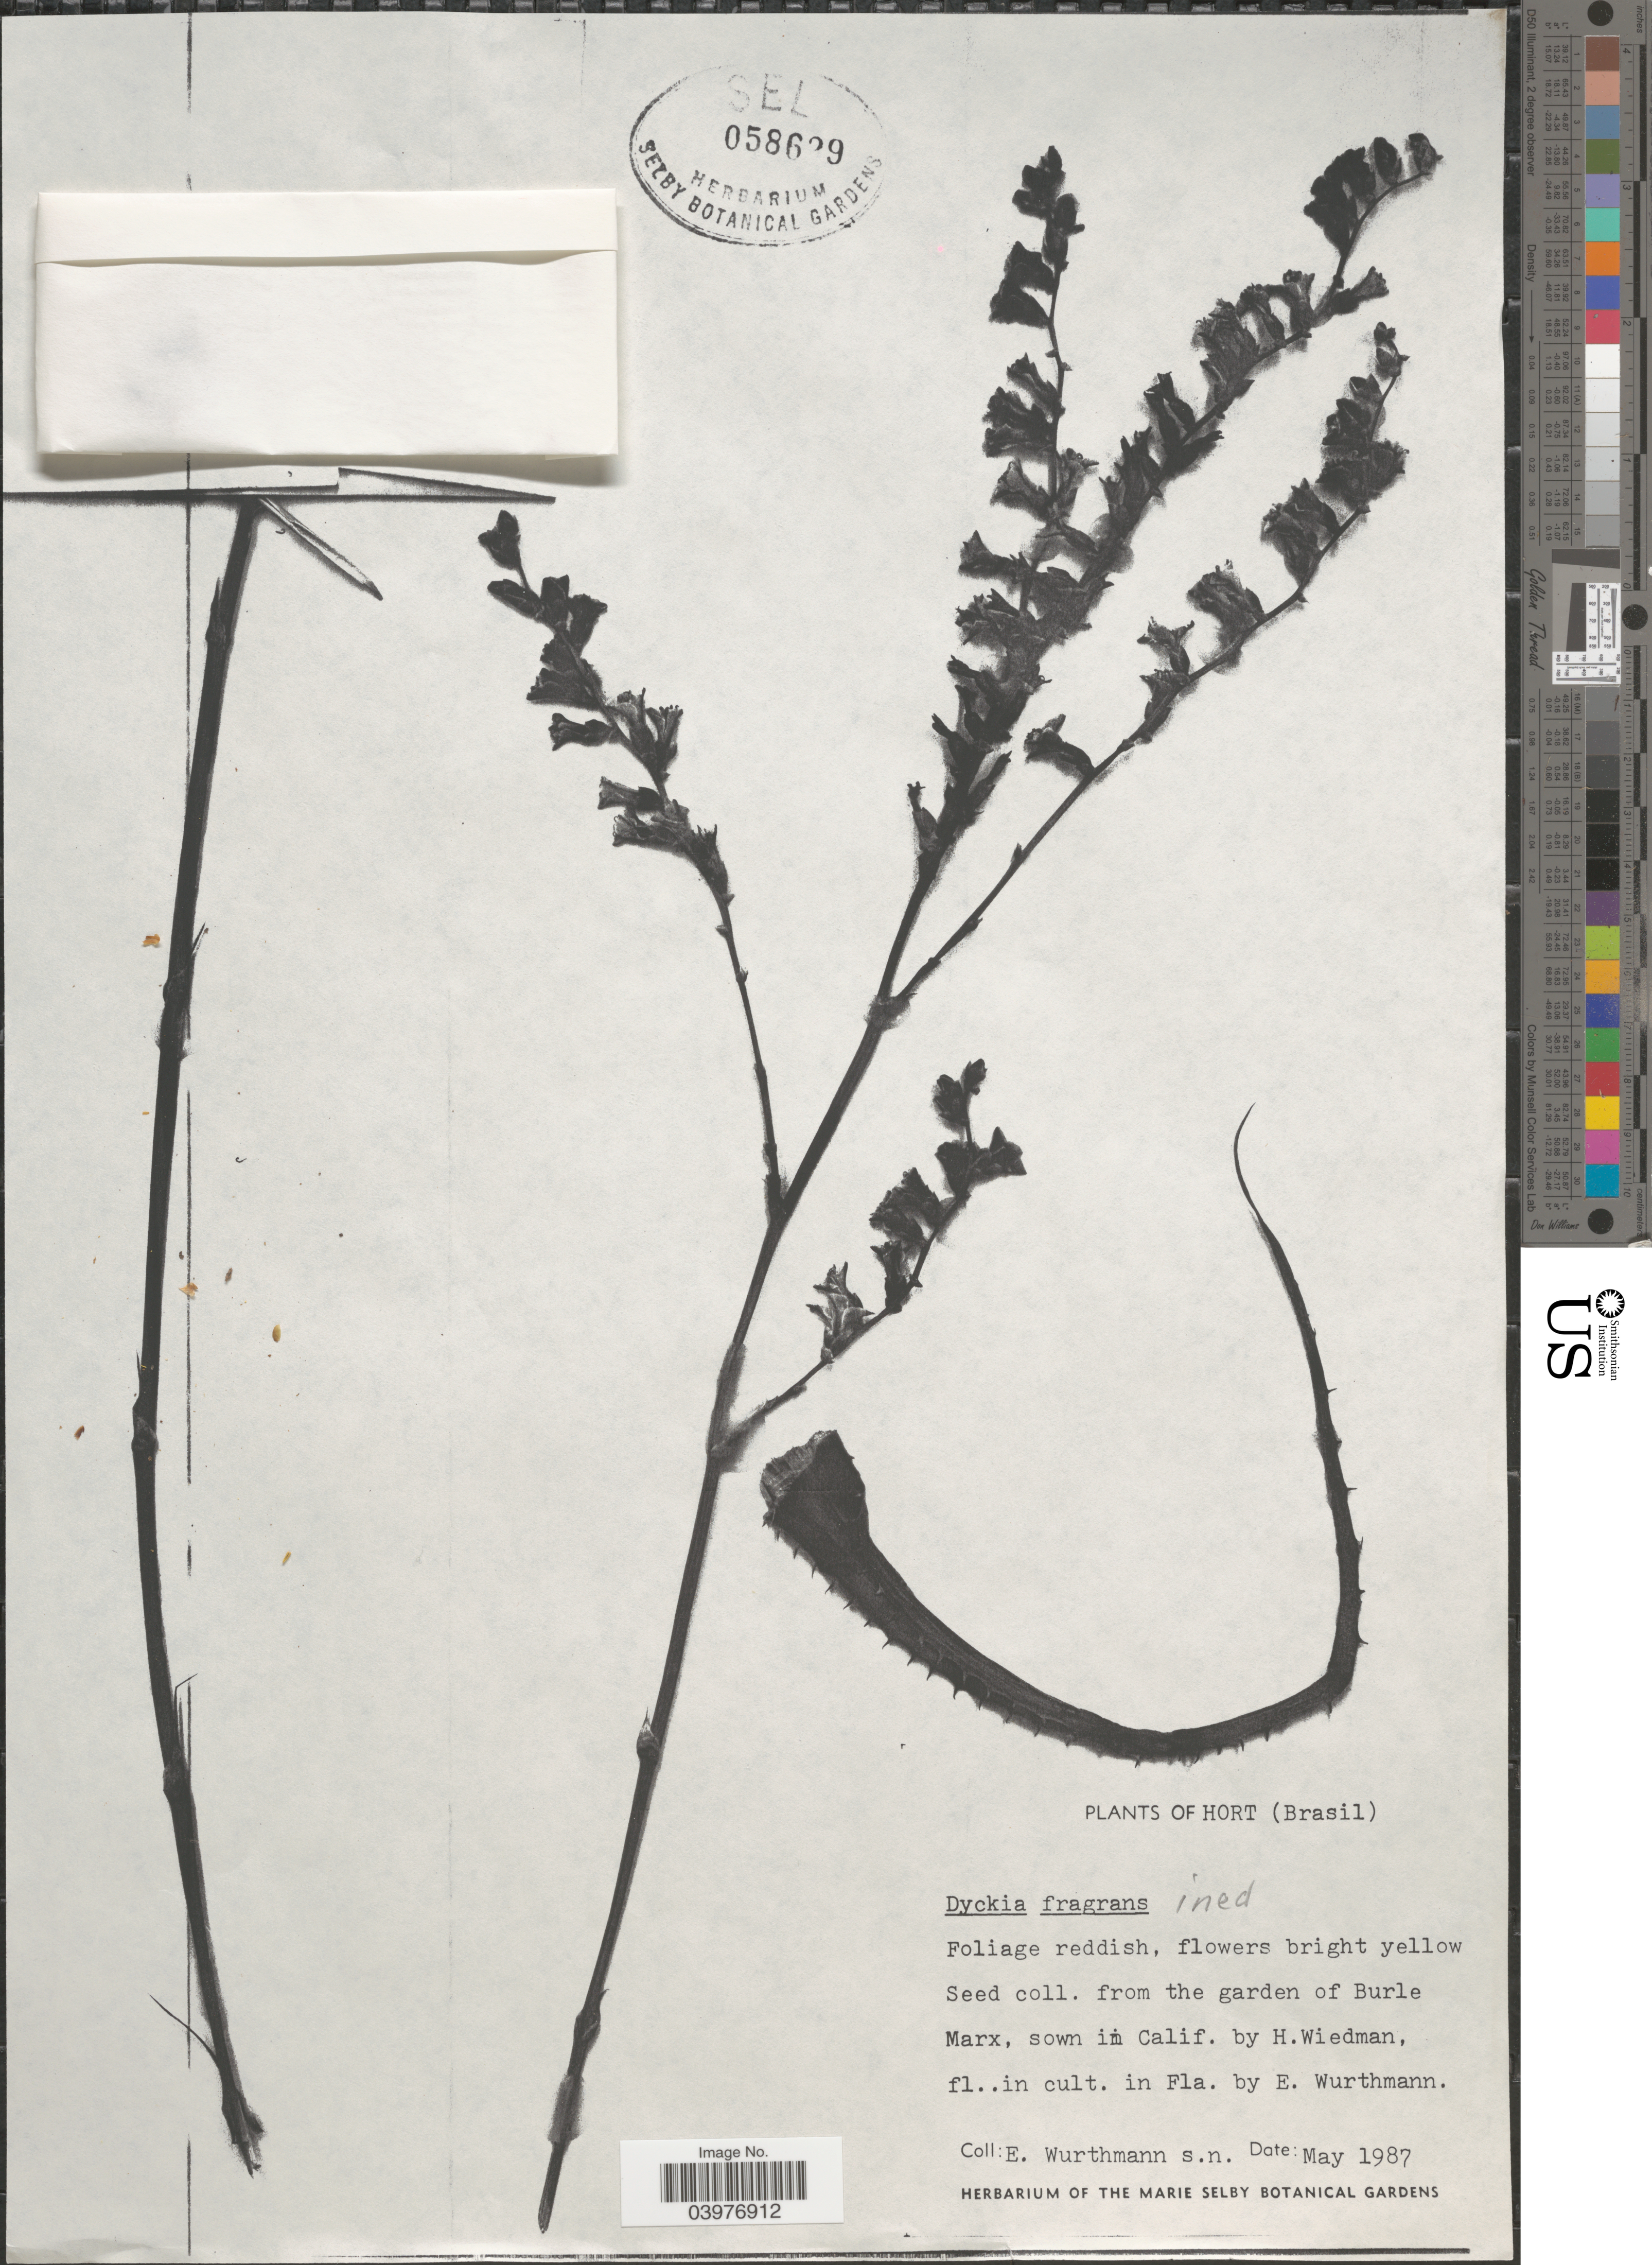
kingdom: Plantae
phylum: Tracheophyta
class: Liliopsida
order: Poales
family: Bromeliaceae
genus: Dyckia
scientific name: Dyckia sp.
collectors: E. Wurthmann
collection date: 1987-05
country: United States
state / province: Florida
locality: The Marie Selby Botanical Gardens.